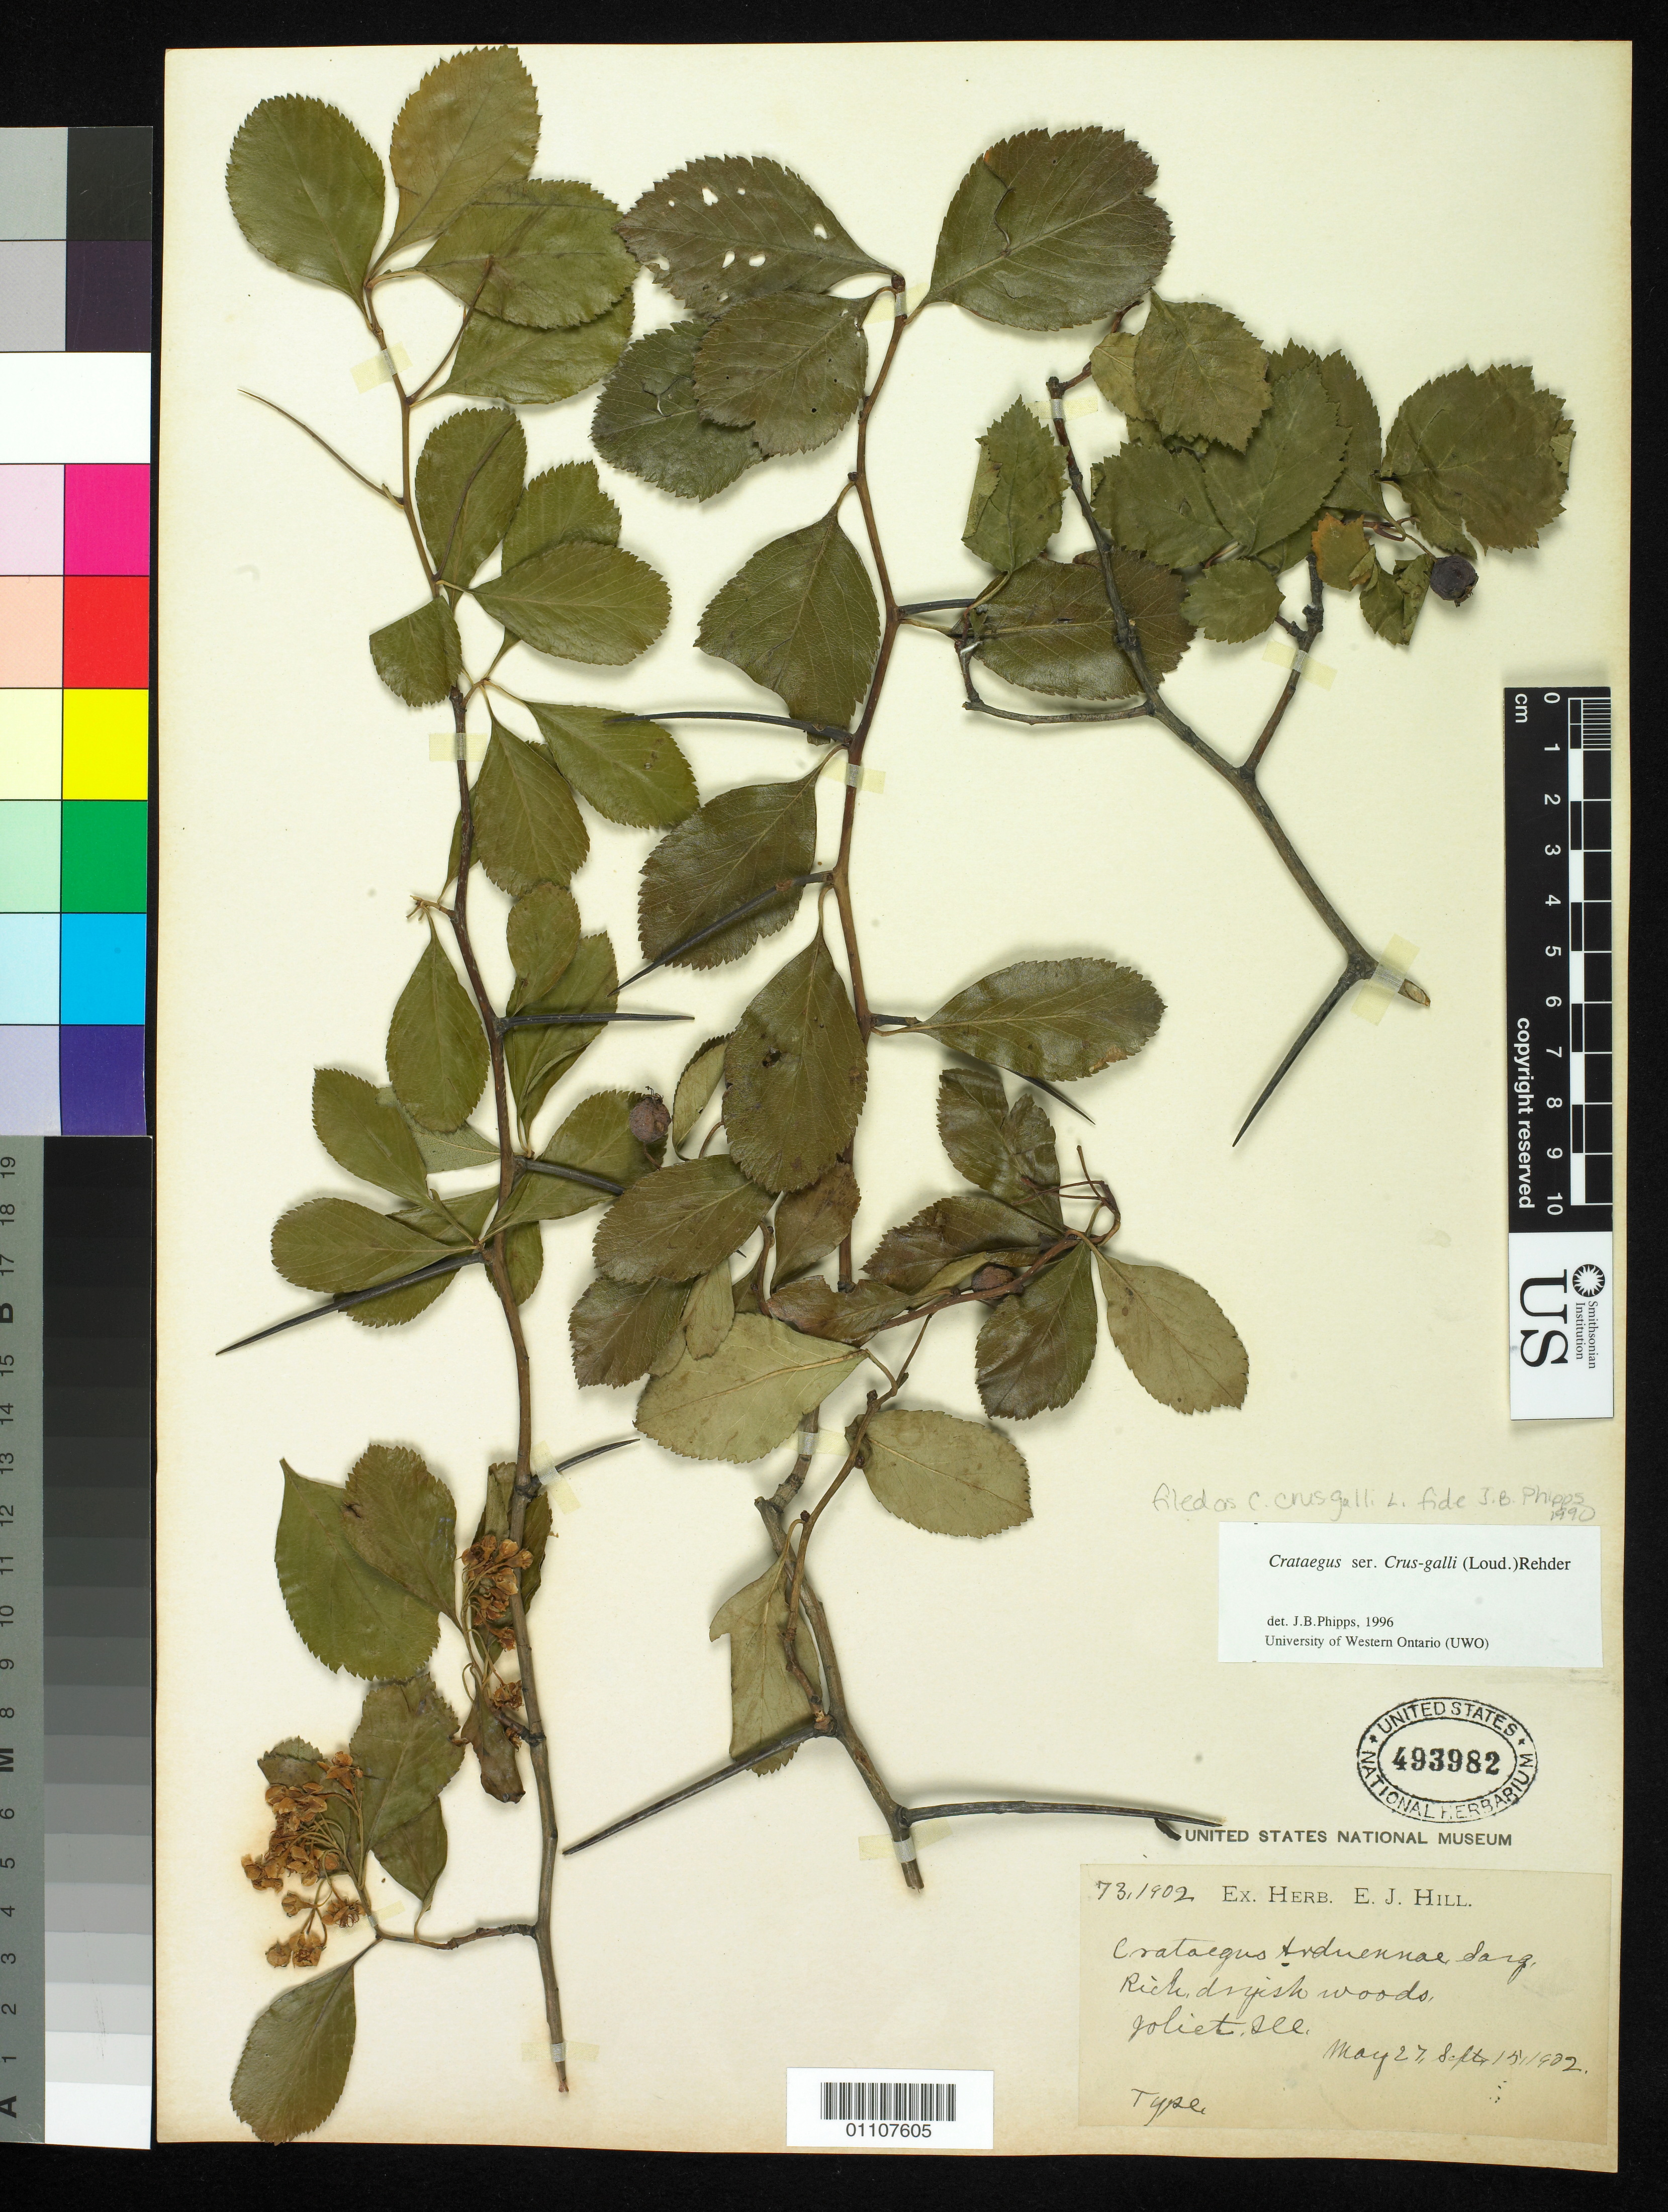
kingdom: Plantae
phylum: Tracheophyta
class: Magnoliopsida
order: Rosales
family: Rosaceae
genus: Crataegus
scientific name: Crataegus arduennae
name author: Sarg.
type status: Possible Syntype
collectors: ex herb. E.J. Hill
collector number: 73.1902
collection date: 1902-05-27,1902-09-15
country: United States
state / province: Illinois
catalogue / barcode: US 493982